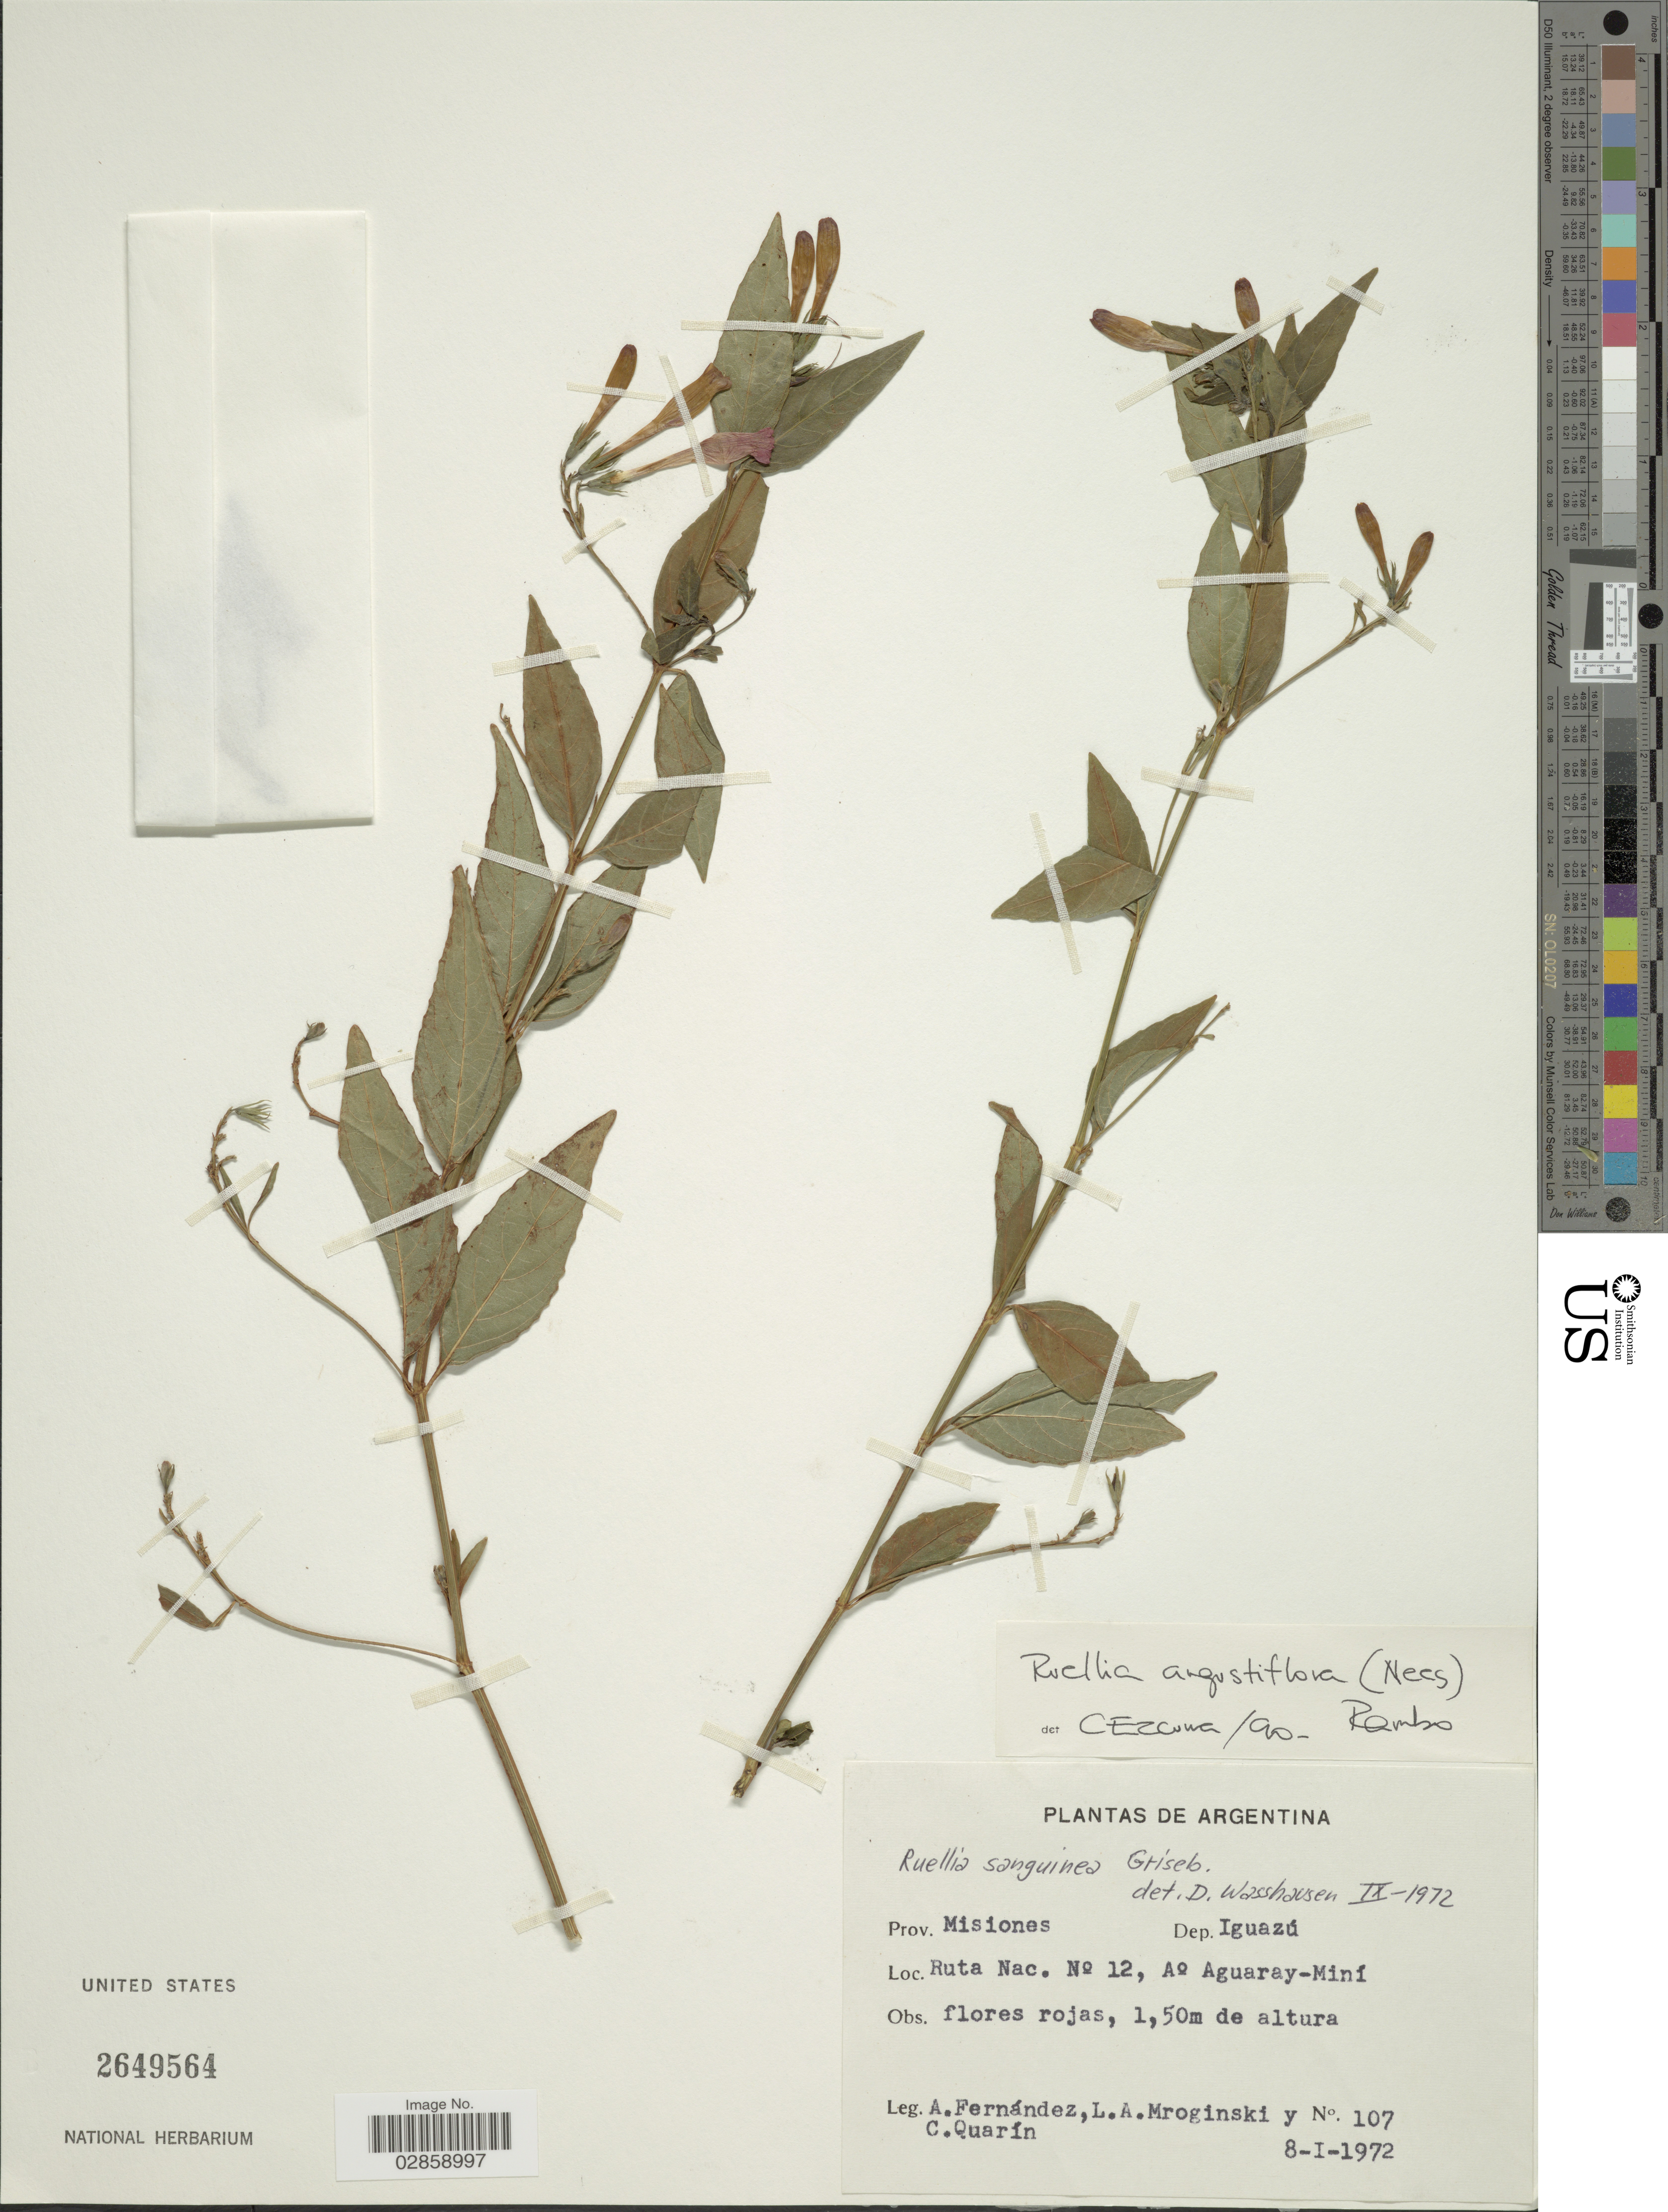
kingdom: Plantae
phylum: Tracheophyta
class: Magnoliopsida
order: Lamiales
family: Acanthaceae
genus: Ruellia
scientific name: Ruellia angustiflora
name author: (Nees) Lindau ex Rambo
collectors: A. Fernández, L. Mroginski & C. Quarín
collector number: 107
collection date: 1972-01-08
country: Argentina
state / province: Misiones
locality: Dep. Iguazú. Ruta Nac. No 12, A° Aguara-Miní.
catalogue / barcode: US 2649564